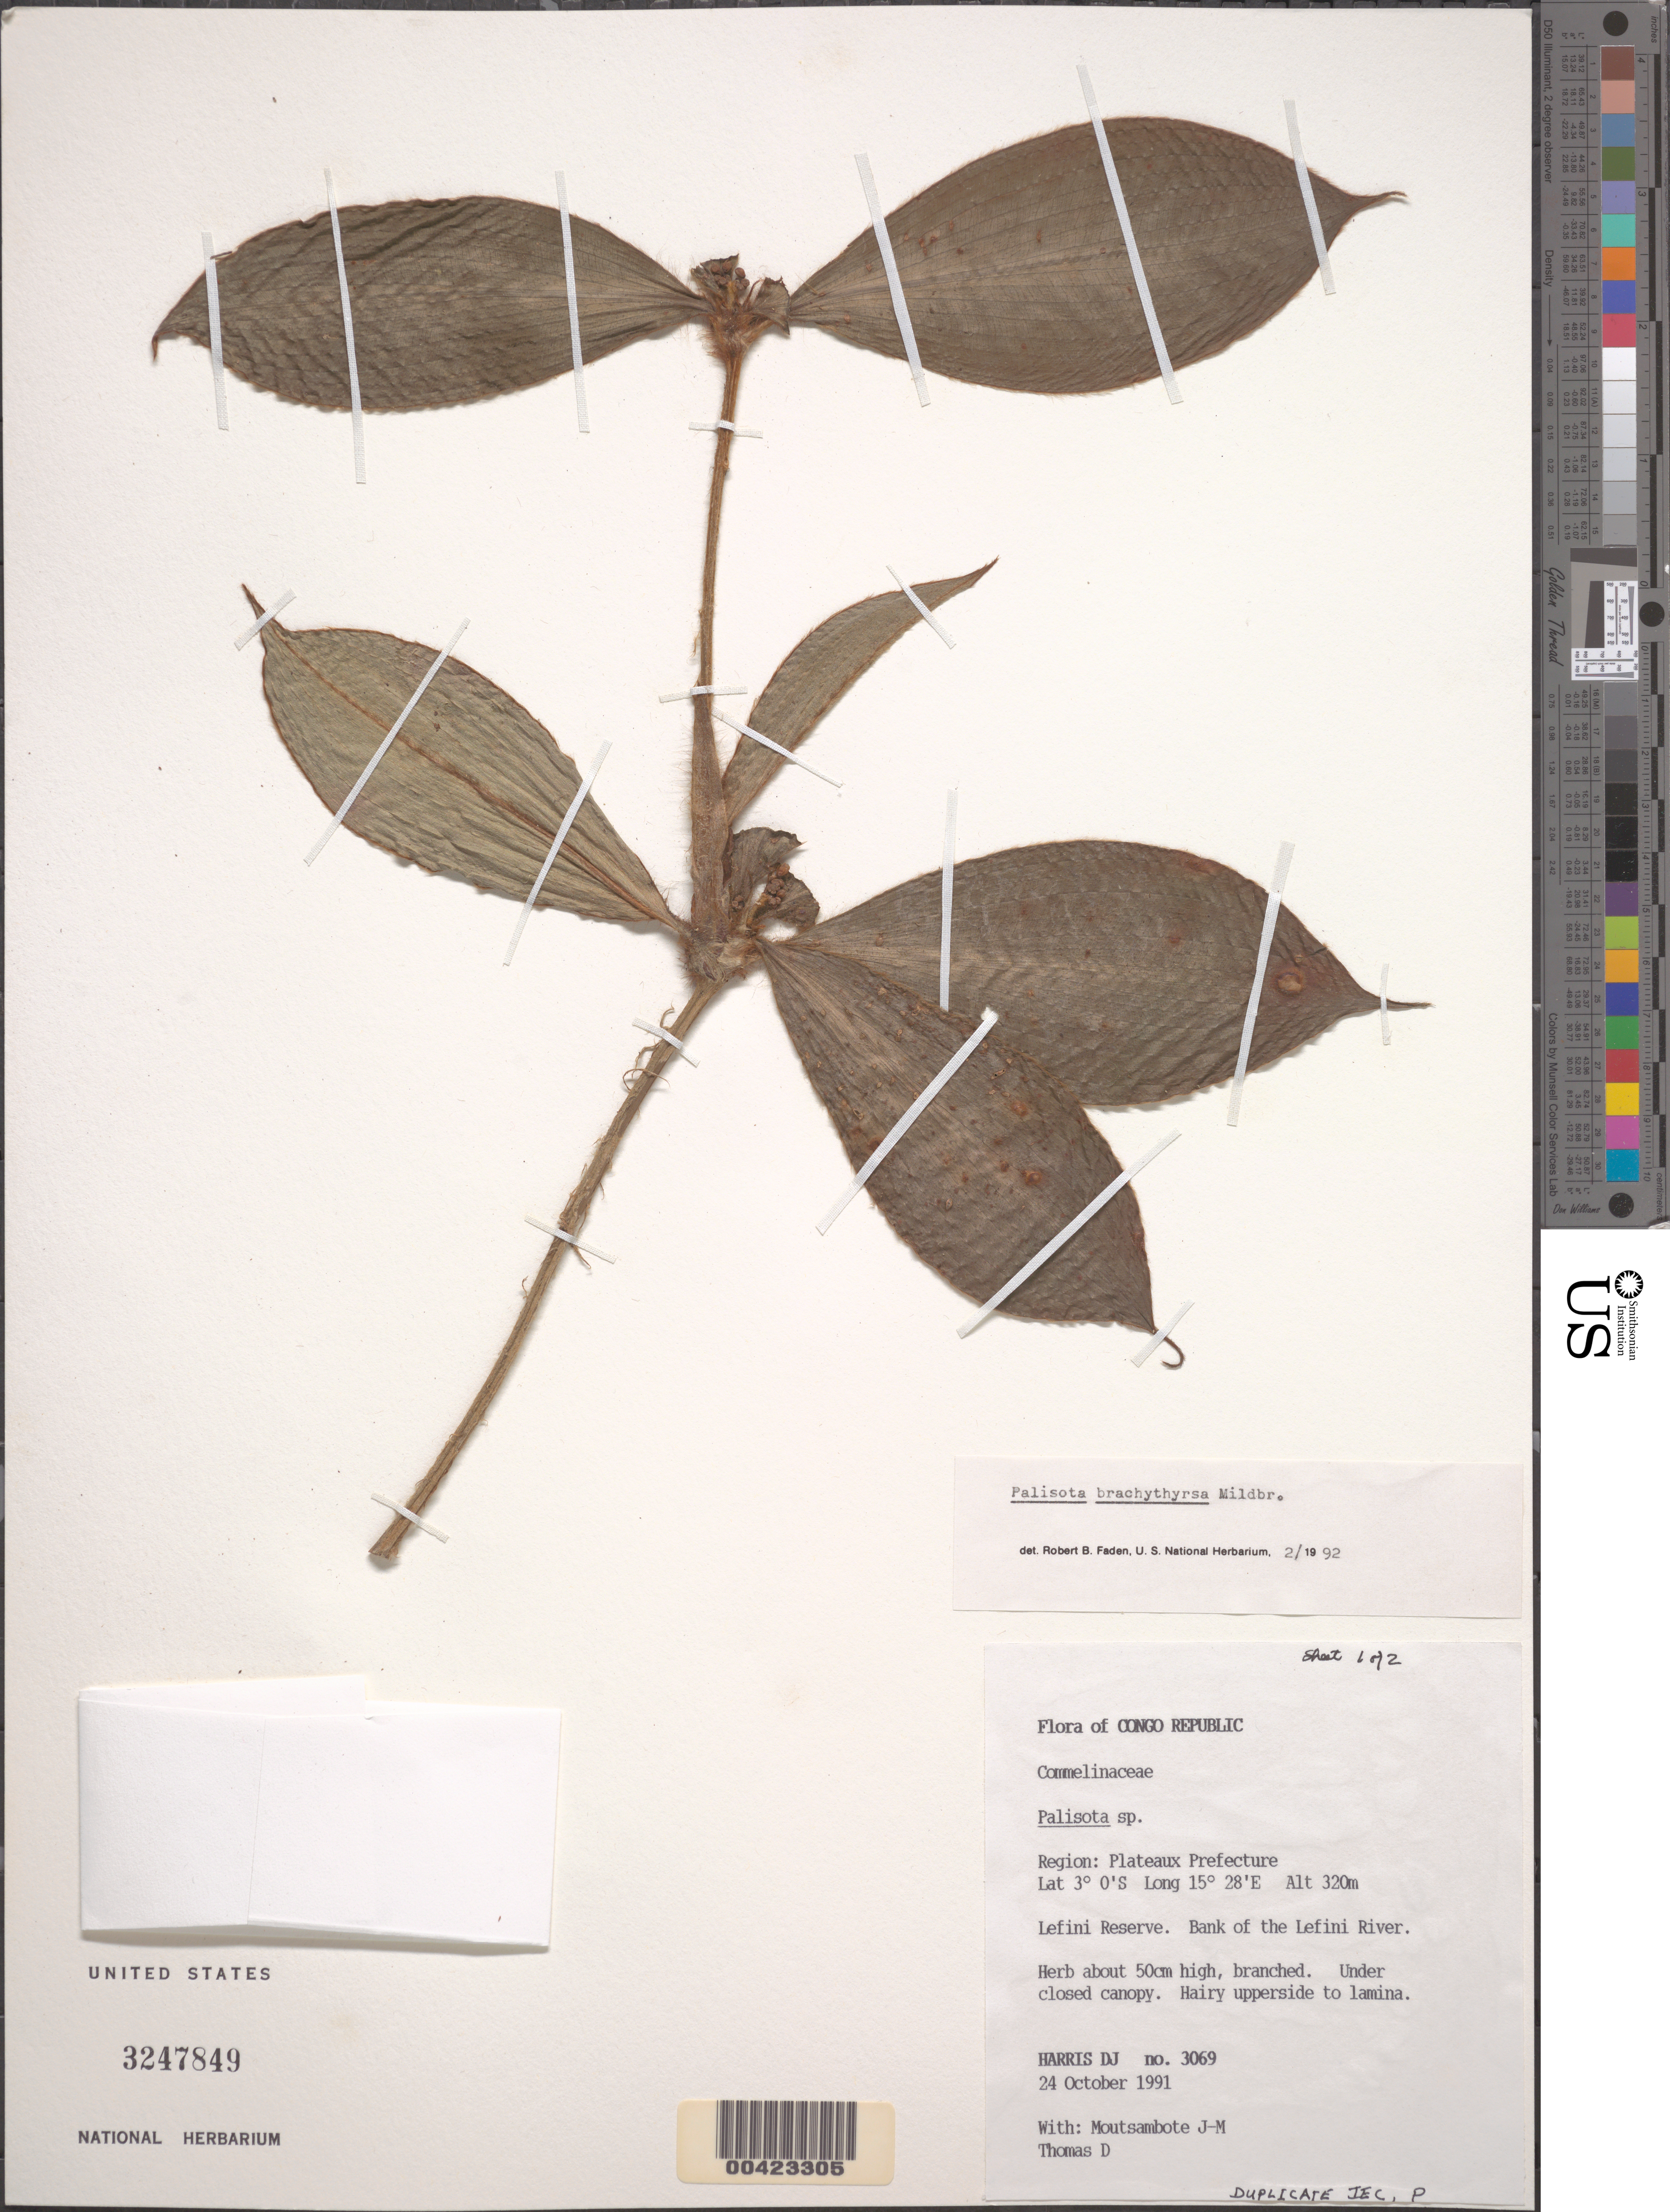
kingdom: Plantae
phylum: Tracheophyta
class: Liliopsida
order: Commelinales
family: Commelinaceae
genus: Palisota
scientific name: Palisota brachythyrsa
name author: Mildbr.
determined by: Faden, Robert B., (US), Smithsonian Institution - National Museum of Natural History (UNITED STATES)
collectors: D. J. Harris, J. Moutsambote & D. Thomas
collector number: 3069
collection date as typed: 24 Oct 1991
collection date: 1991-10-24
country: Congo, Republic of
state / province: Plateaux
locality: Lefini Reserve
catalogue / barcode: US 3247849